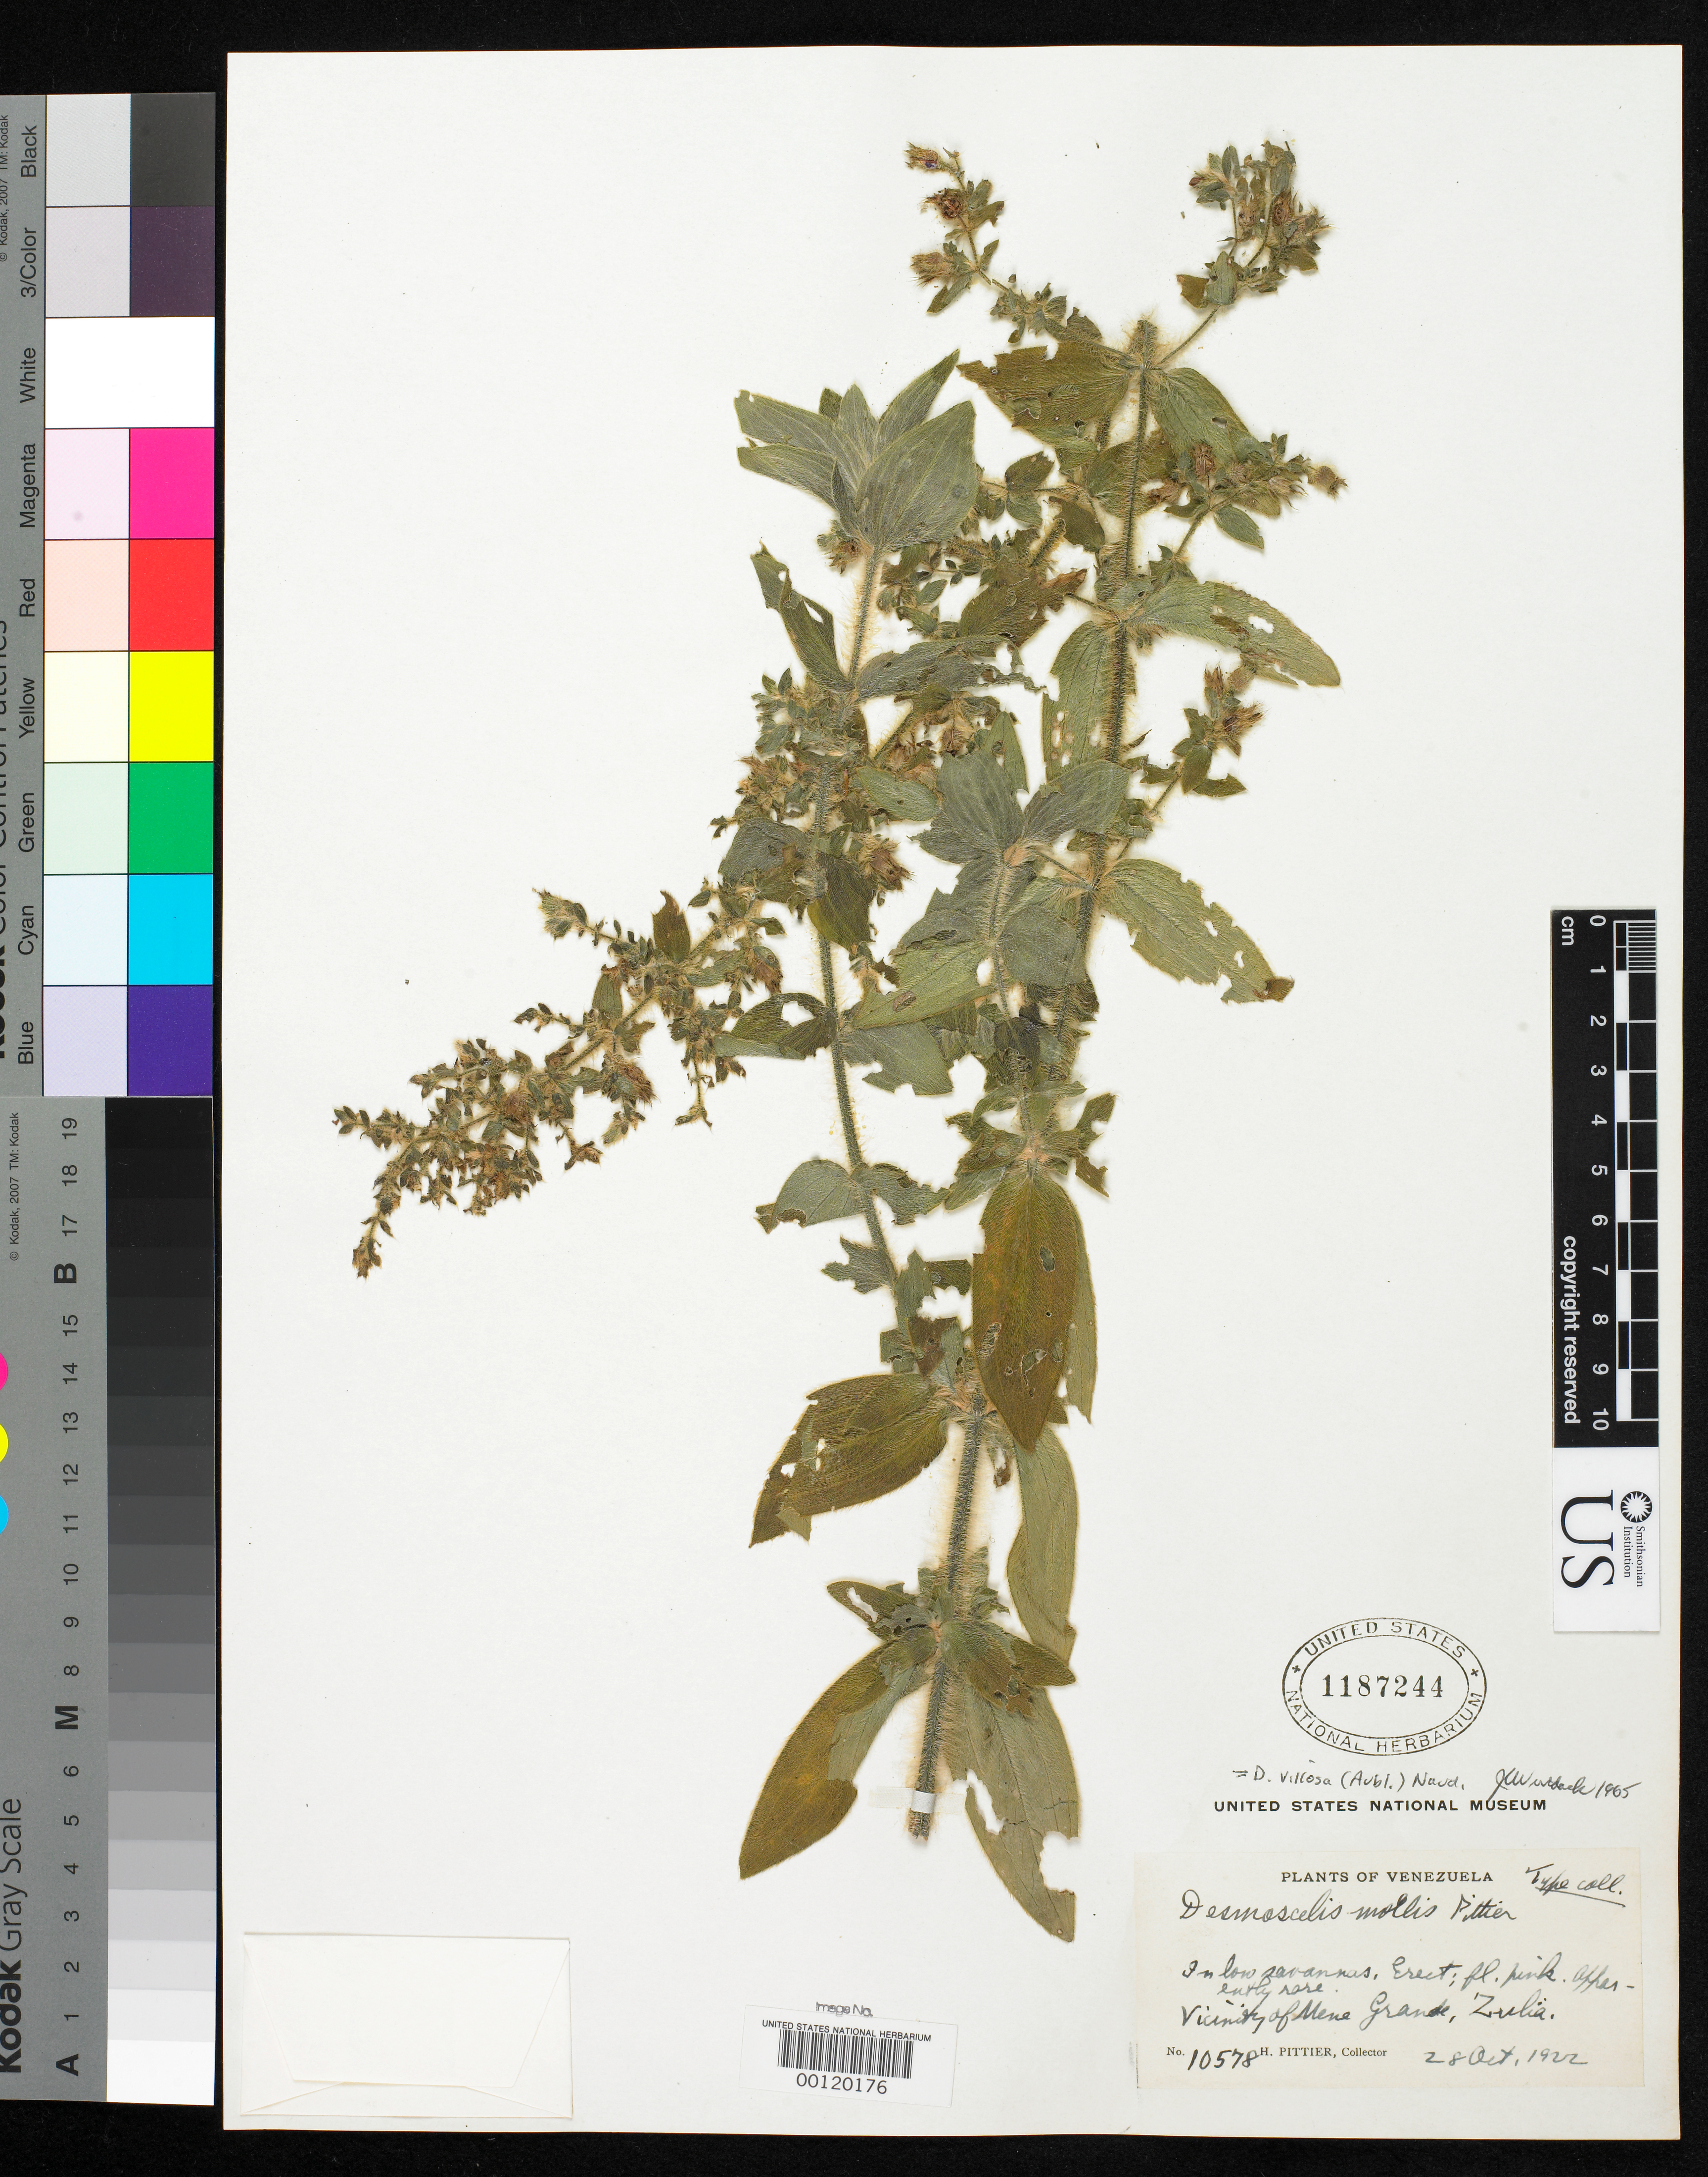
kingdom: Plantae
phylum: Tracheophyta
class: Magnoliopsida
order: Myrtales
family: Melastomataceae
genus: Desmoscelis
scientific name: Desmoscelis mollis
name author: Pittier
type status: Isotype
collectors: H. F. Pittier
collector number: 10578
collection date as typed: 28 Oct 1922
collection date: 1922-10-28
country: Venezuela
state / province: Zulia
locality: Savanna of Mene Grande.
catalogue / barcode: US 1187244